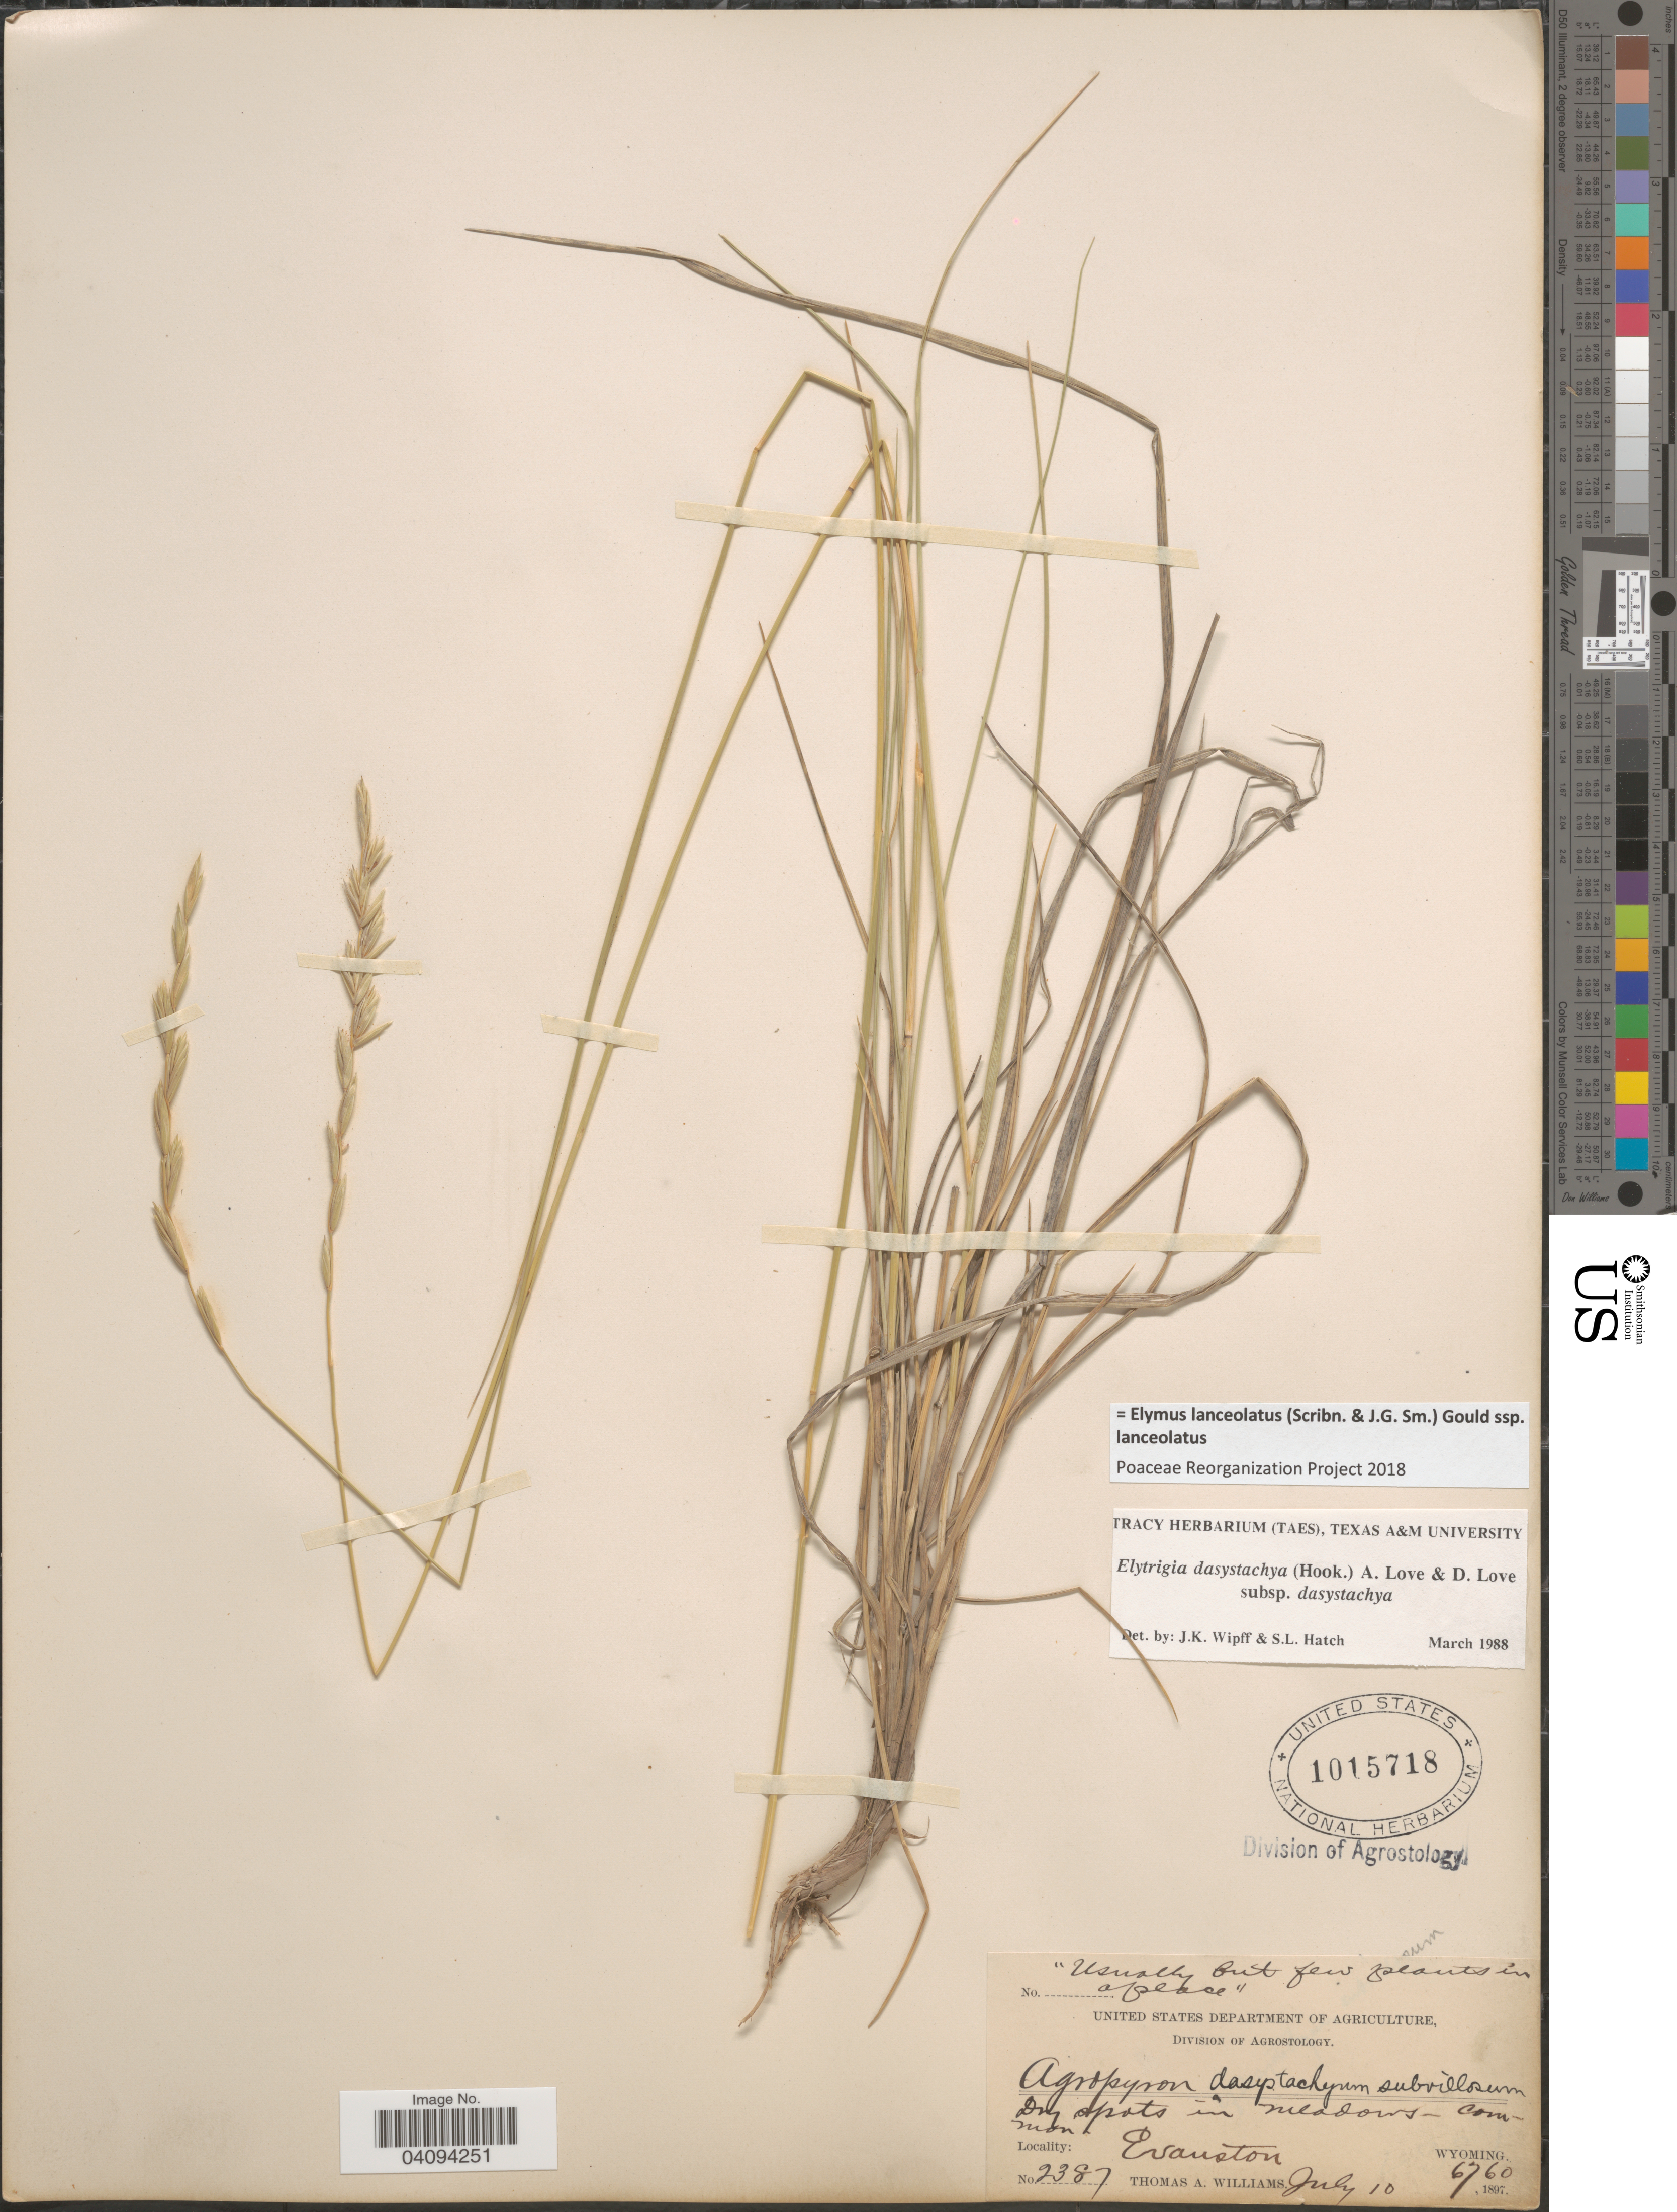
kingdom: Plantae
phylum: Tracheophyta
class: Liliopsida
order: Poales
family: Poaceae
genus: Elymus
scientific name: Elymus lanceolatus subsp. lanceolatus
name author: (Scribn. & J.G. Sm.) Gould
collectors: T. A. Williams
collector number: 2387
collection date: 1897-07-10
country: United States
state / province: Wyoming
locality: Dry spots in meadows - common. Evanston.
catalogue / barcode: US 1015718